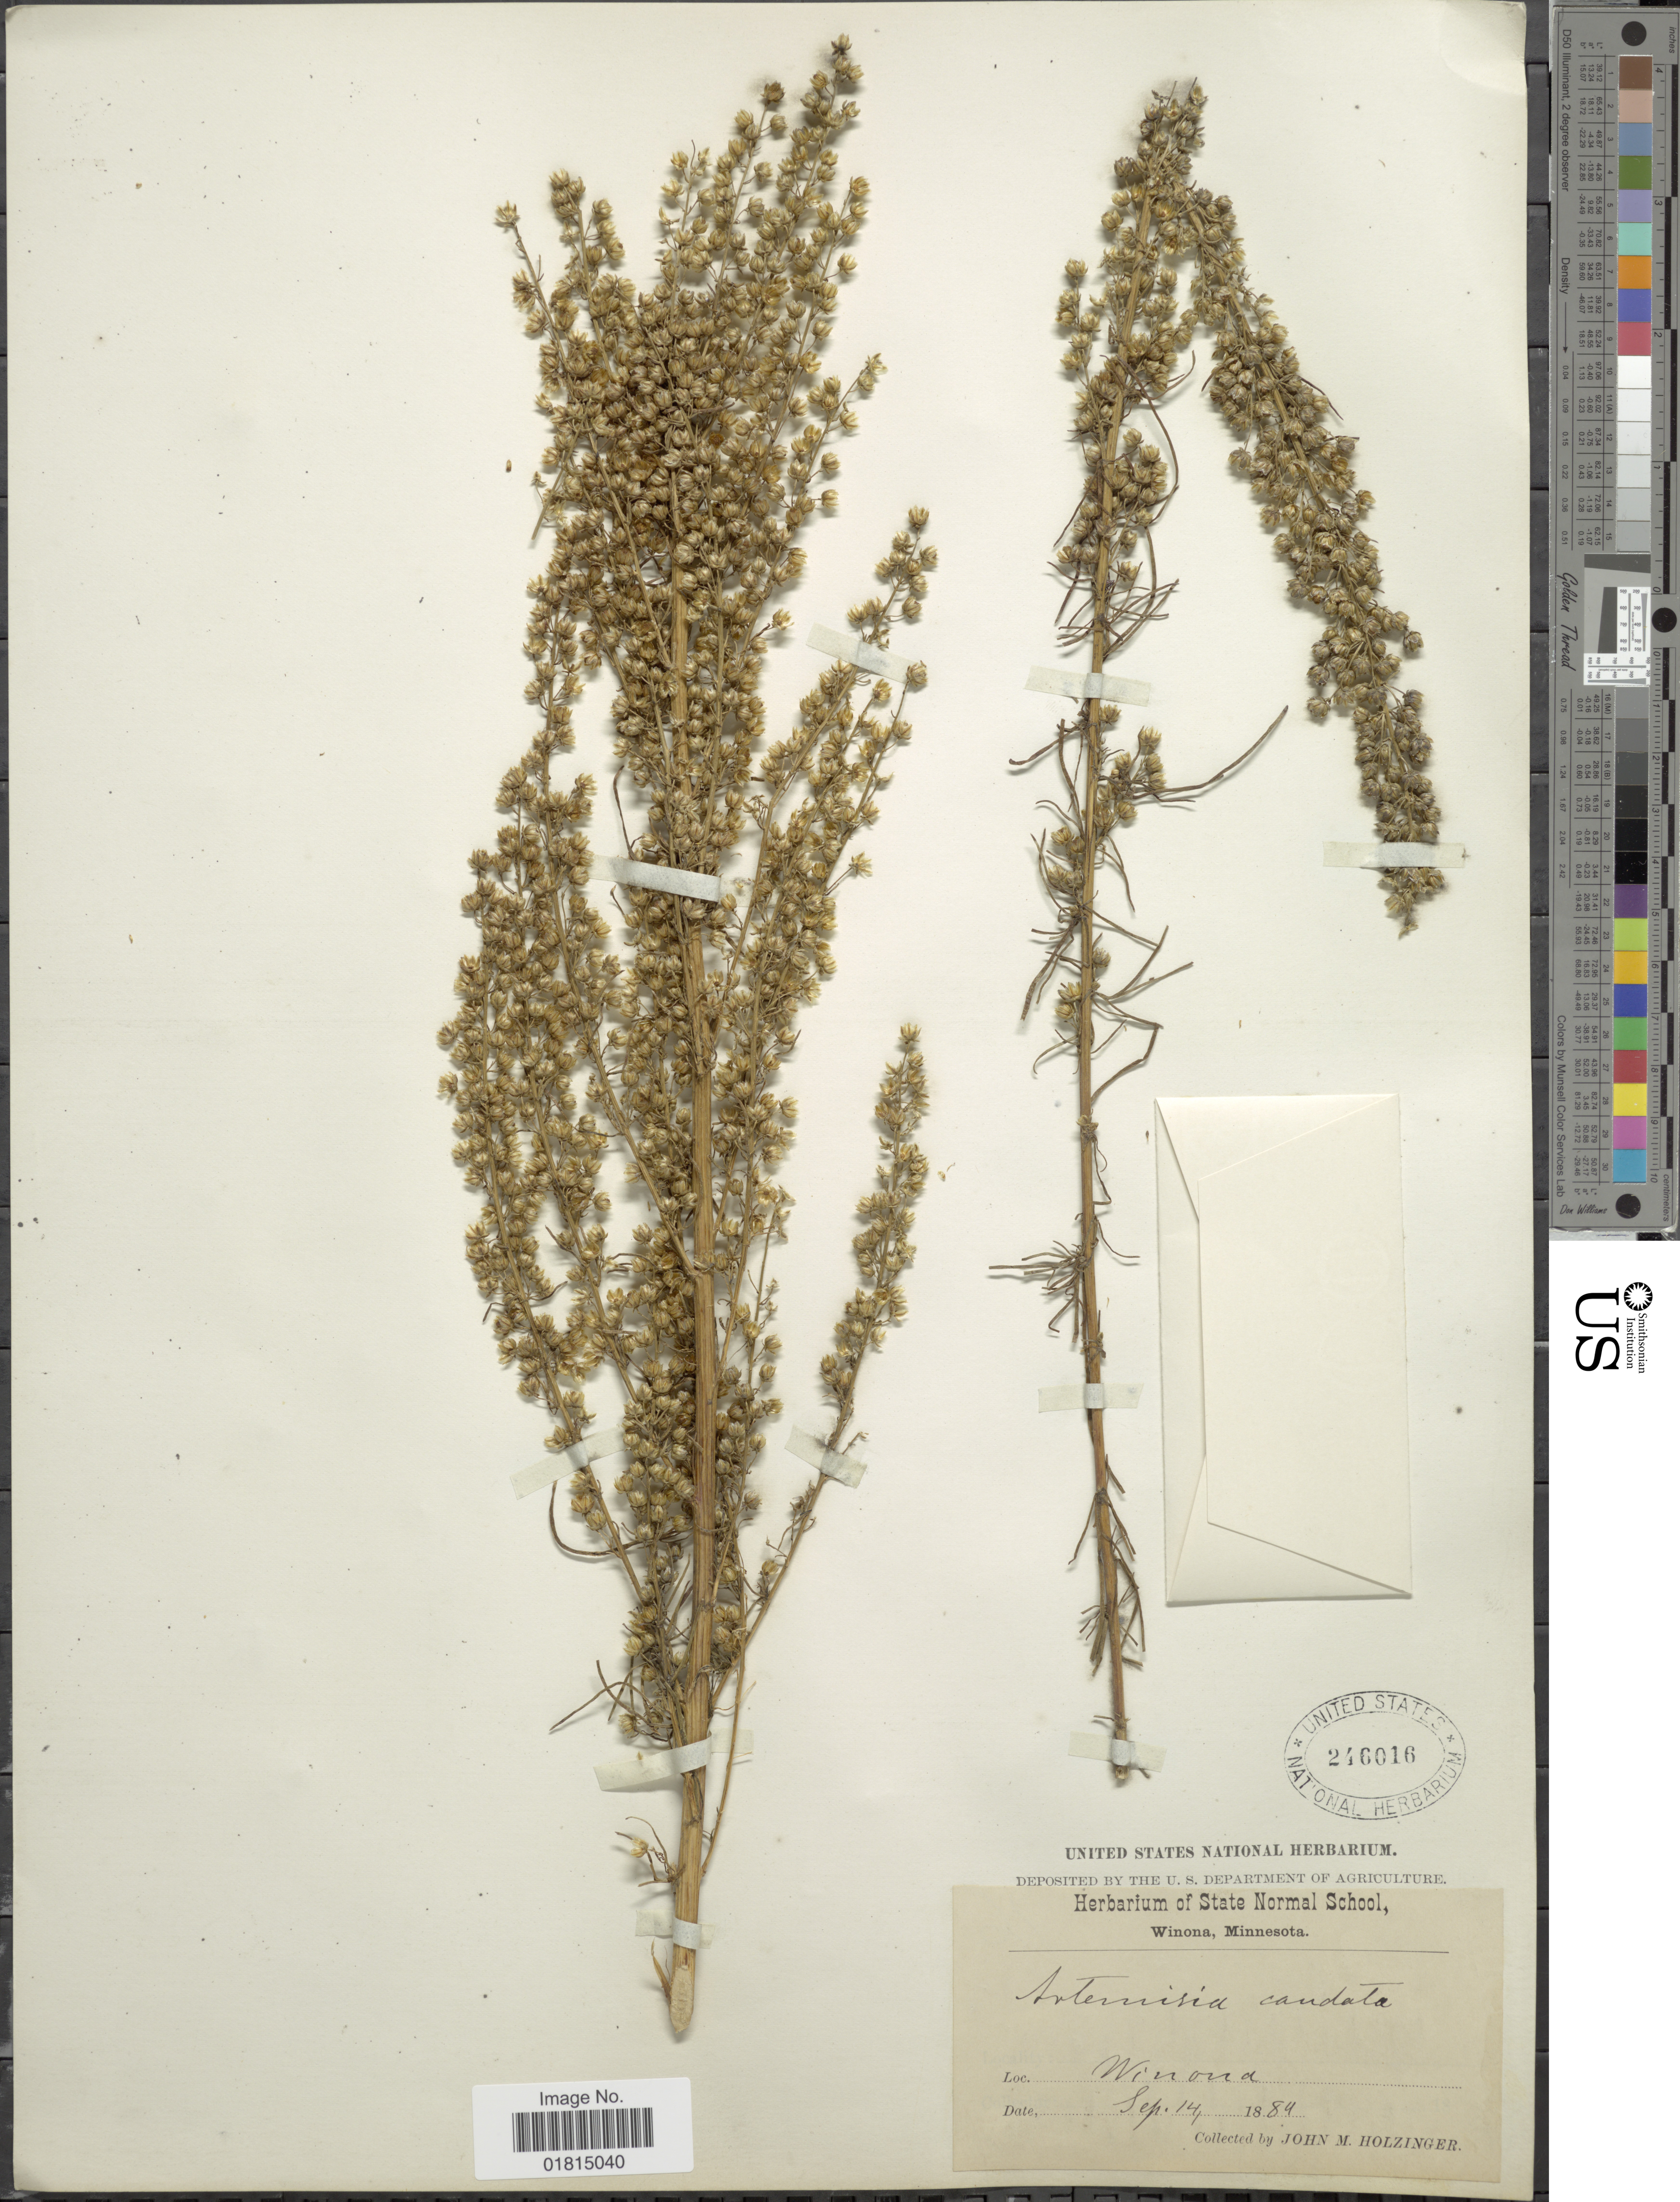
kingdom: Plantae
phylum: Tracheophyta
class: Magnoliopsida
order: Asterales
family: Asteraceae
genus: Artemisia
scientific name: Artemisia caudata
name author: Michx.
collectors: J. M. Holzinger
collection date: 1884-09-14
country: United States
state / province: Minnesota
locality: Winona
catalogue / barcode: US 246016